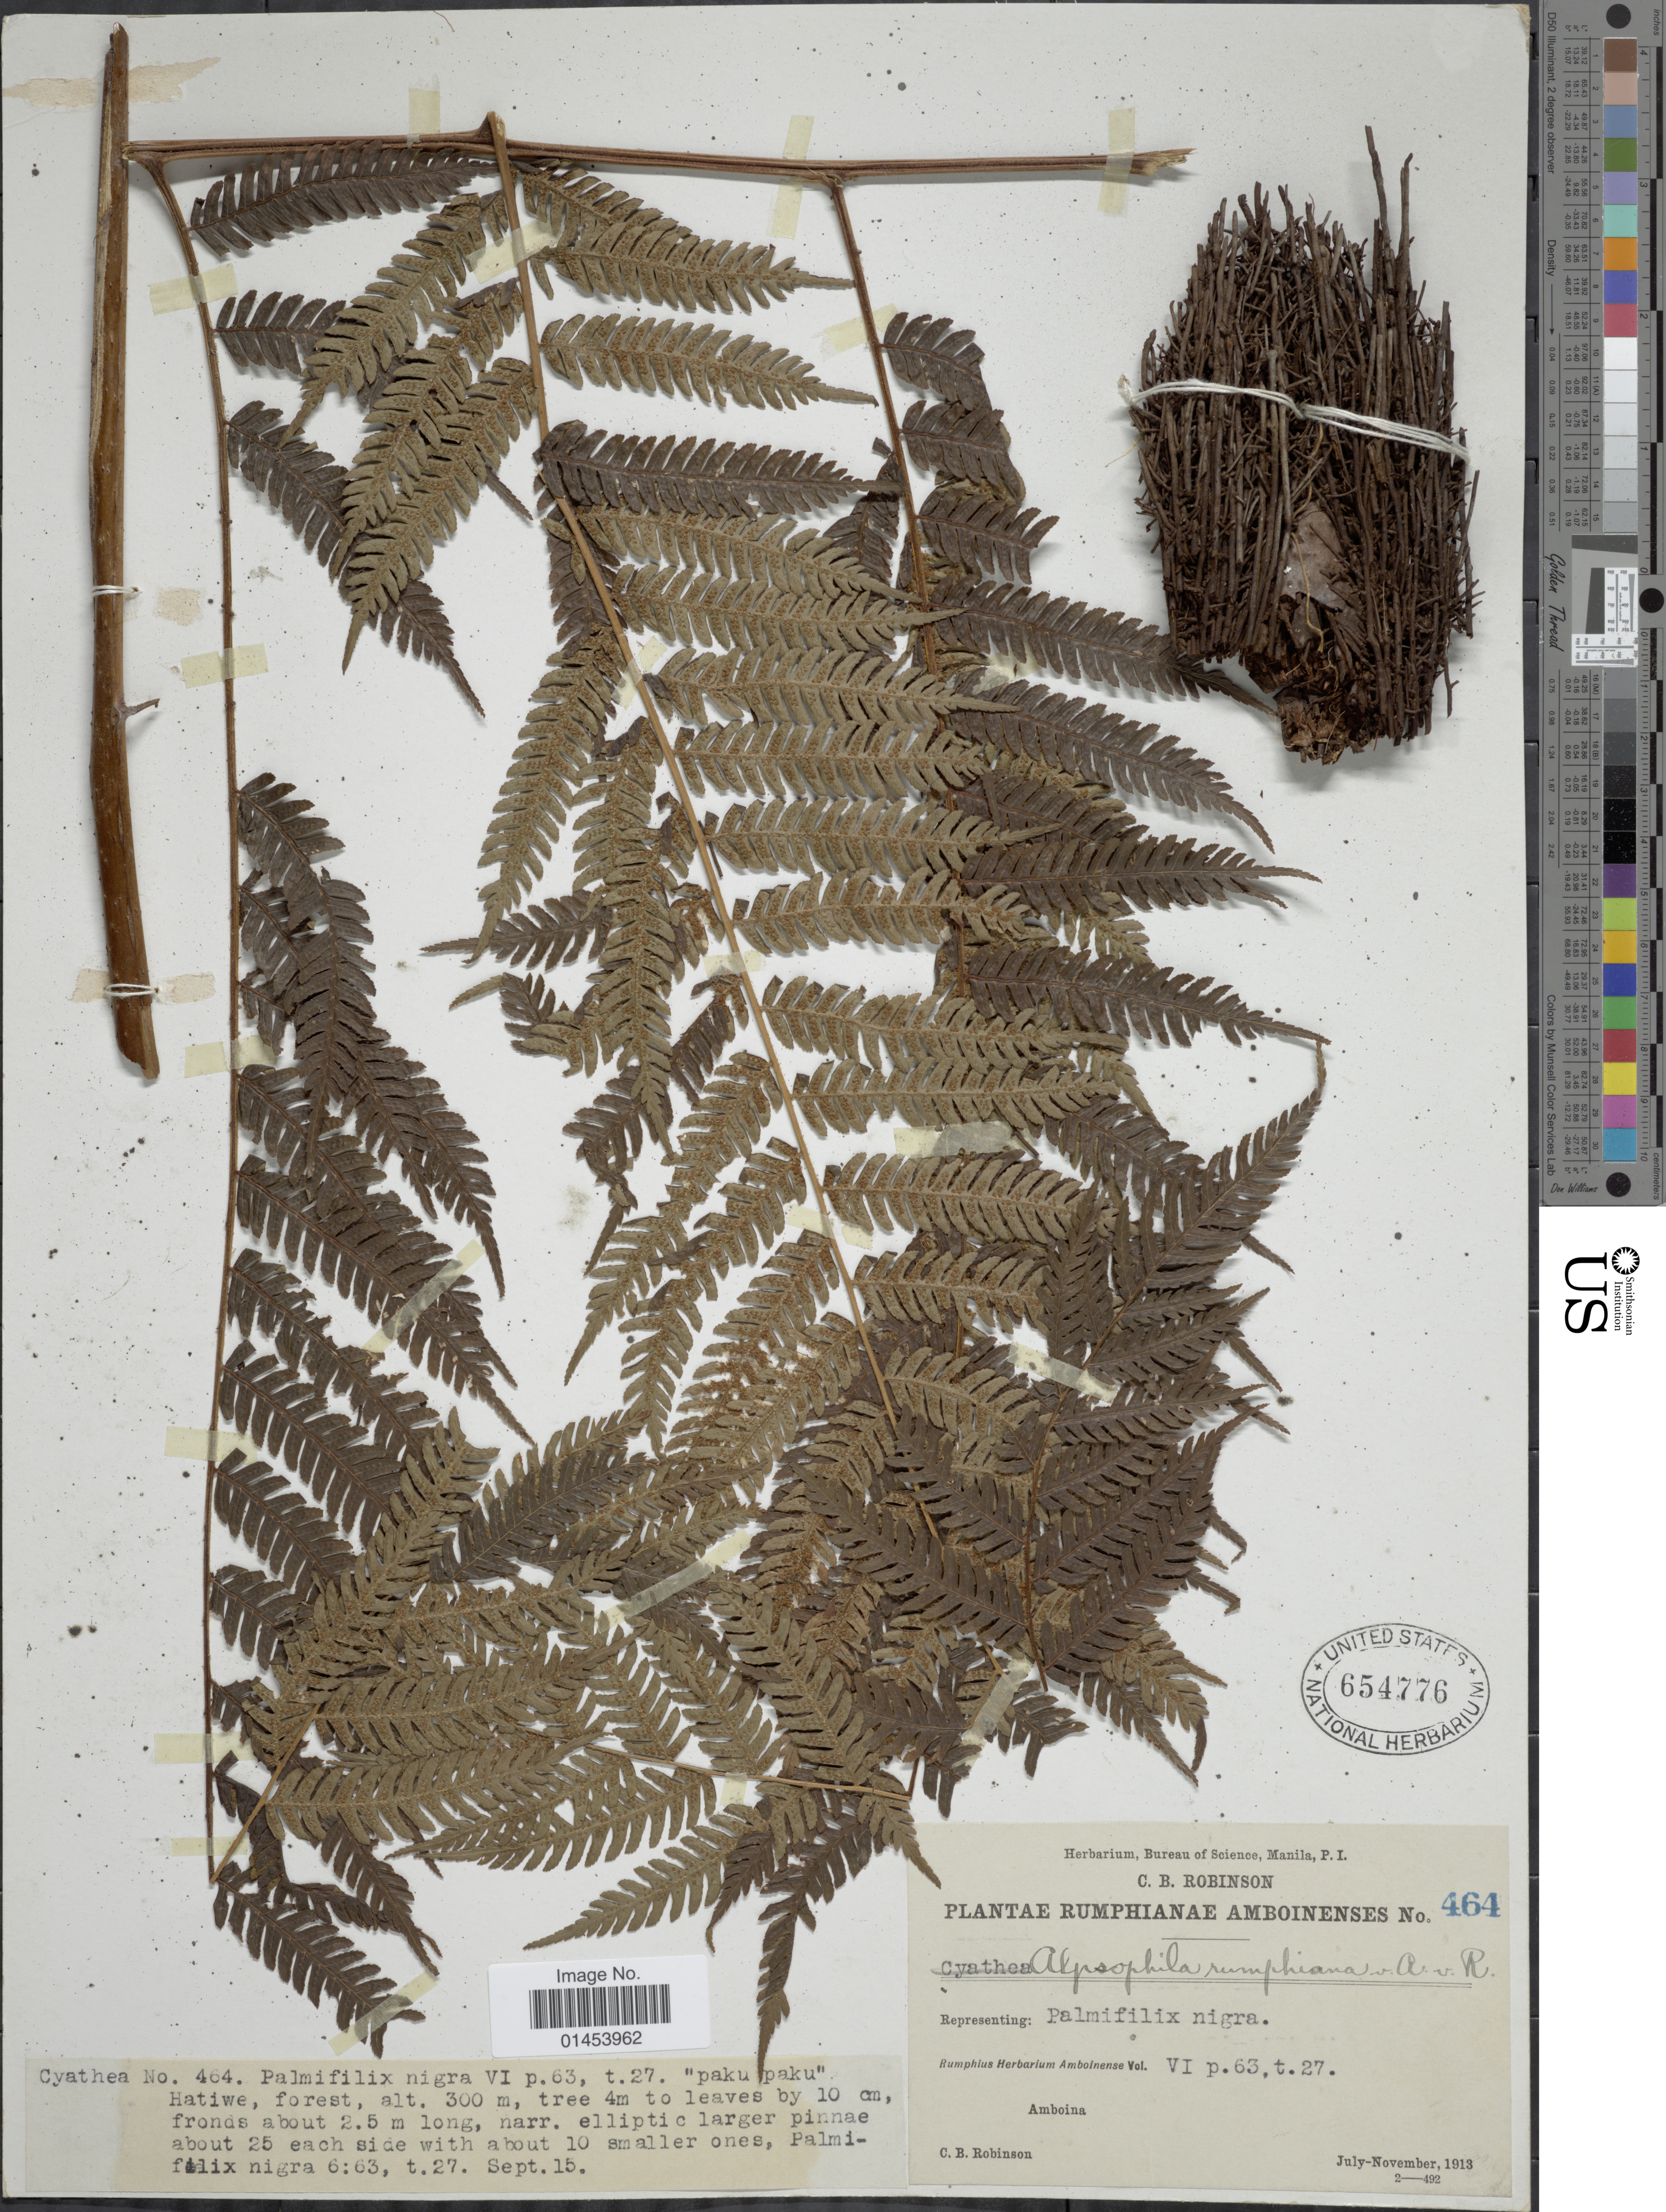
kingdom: Plantae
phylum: Tracheophyta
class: Polypodiopsida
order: Cyatheales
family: Cyatheaceae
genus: Cyathea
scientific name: Cyathea rumphiana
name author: (Alderw.) Merr.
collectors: C. Robinson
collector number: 464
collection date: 1913-07/1913-11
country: Indonesia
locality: Plantae Rumphianae Amboinenses. Amboina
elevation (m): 300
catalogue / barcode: US 654776